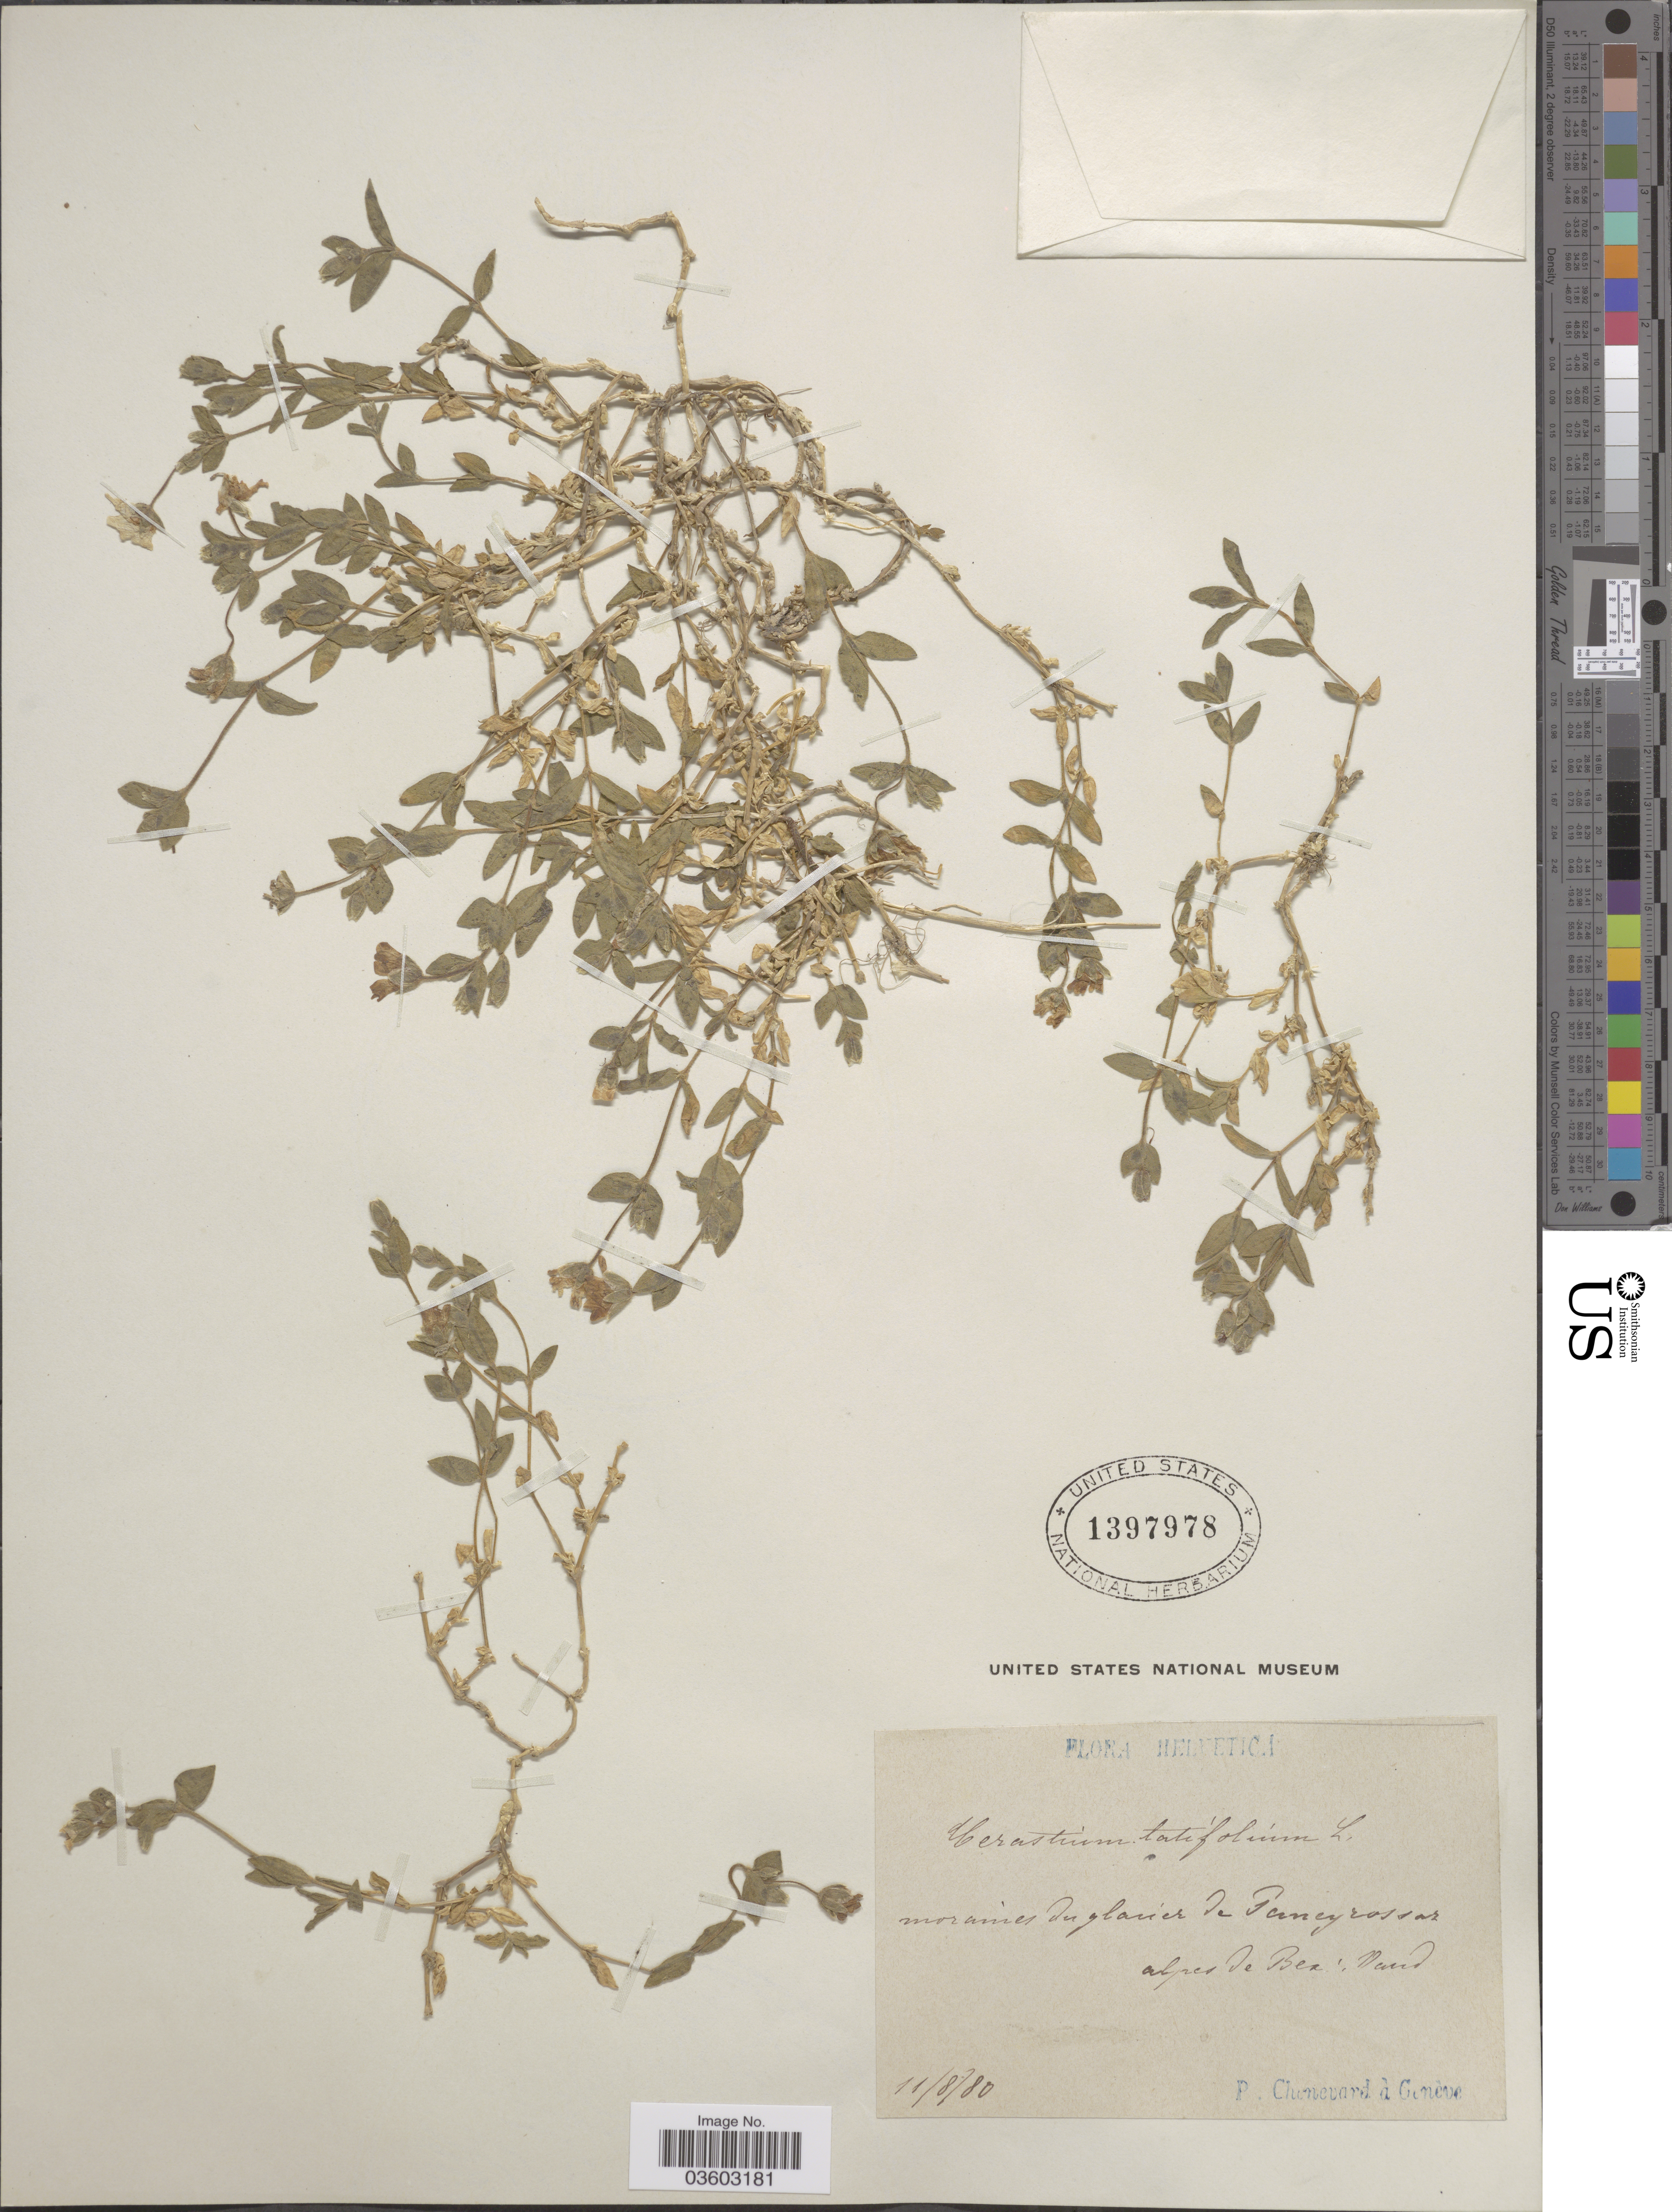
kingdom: Plantae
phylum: Tracheophyta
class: Magnoliopsida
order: Caryophyllales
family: Caryophyllaceae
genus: Cerastium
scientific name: Cerastium latifolium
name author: L.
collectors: P. Chenevard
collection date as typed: Transcribed d/m/y: 11/8/80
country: Switzerland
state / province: Vaud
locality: Helvetici. Moraines du glacier de Paneyrossaz alpes de Bex.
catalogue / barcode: US 1397978